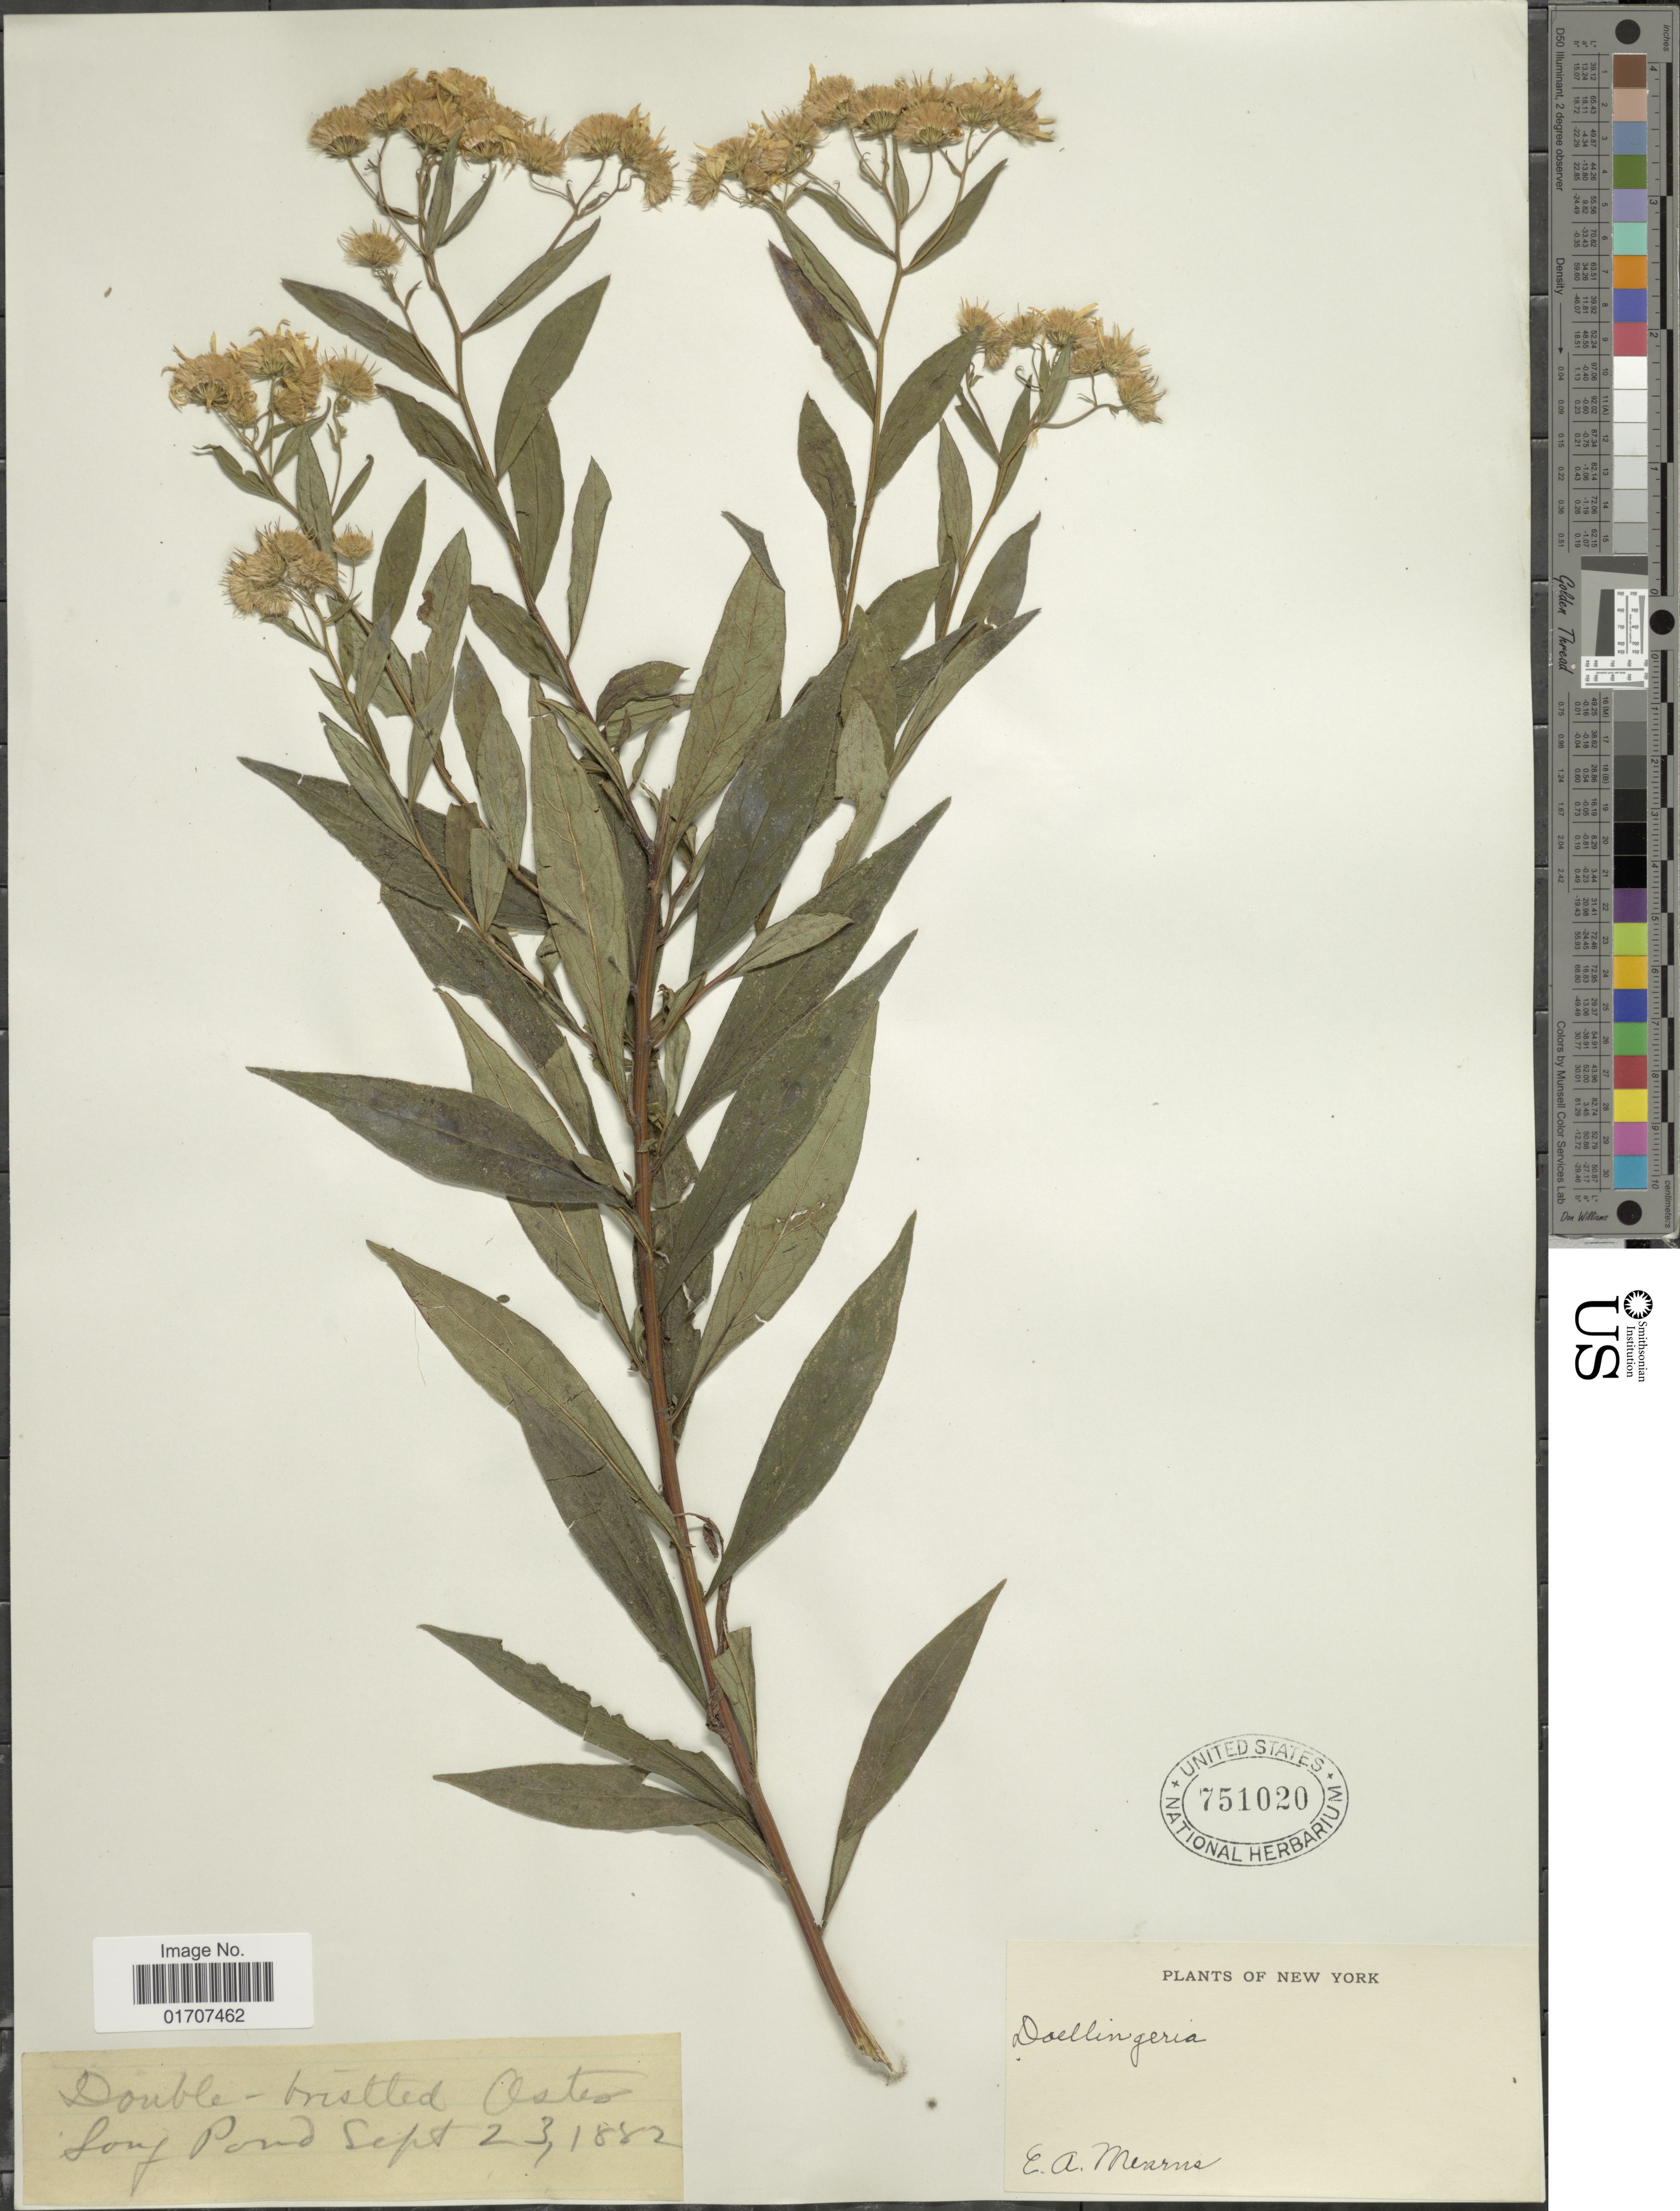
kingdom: Plantae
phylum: Tracheophyta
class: Magnoliopsida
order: Asterales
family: Asteraceae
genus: Doellingeria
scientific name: Doellingeria umbellata var. umbellata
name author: Nees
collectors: E. A. Mearns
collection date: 1882-09-23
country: United States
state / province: New York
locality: Long Pond.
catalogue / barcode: US 751020